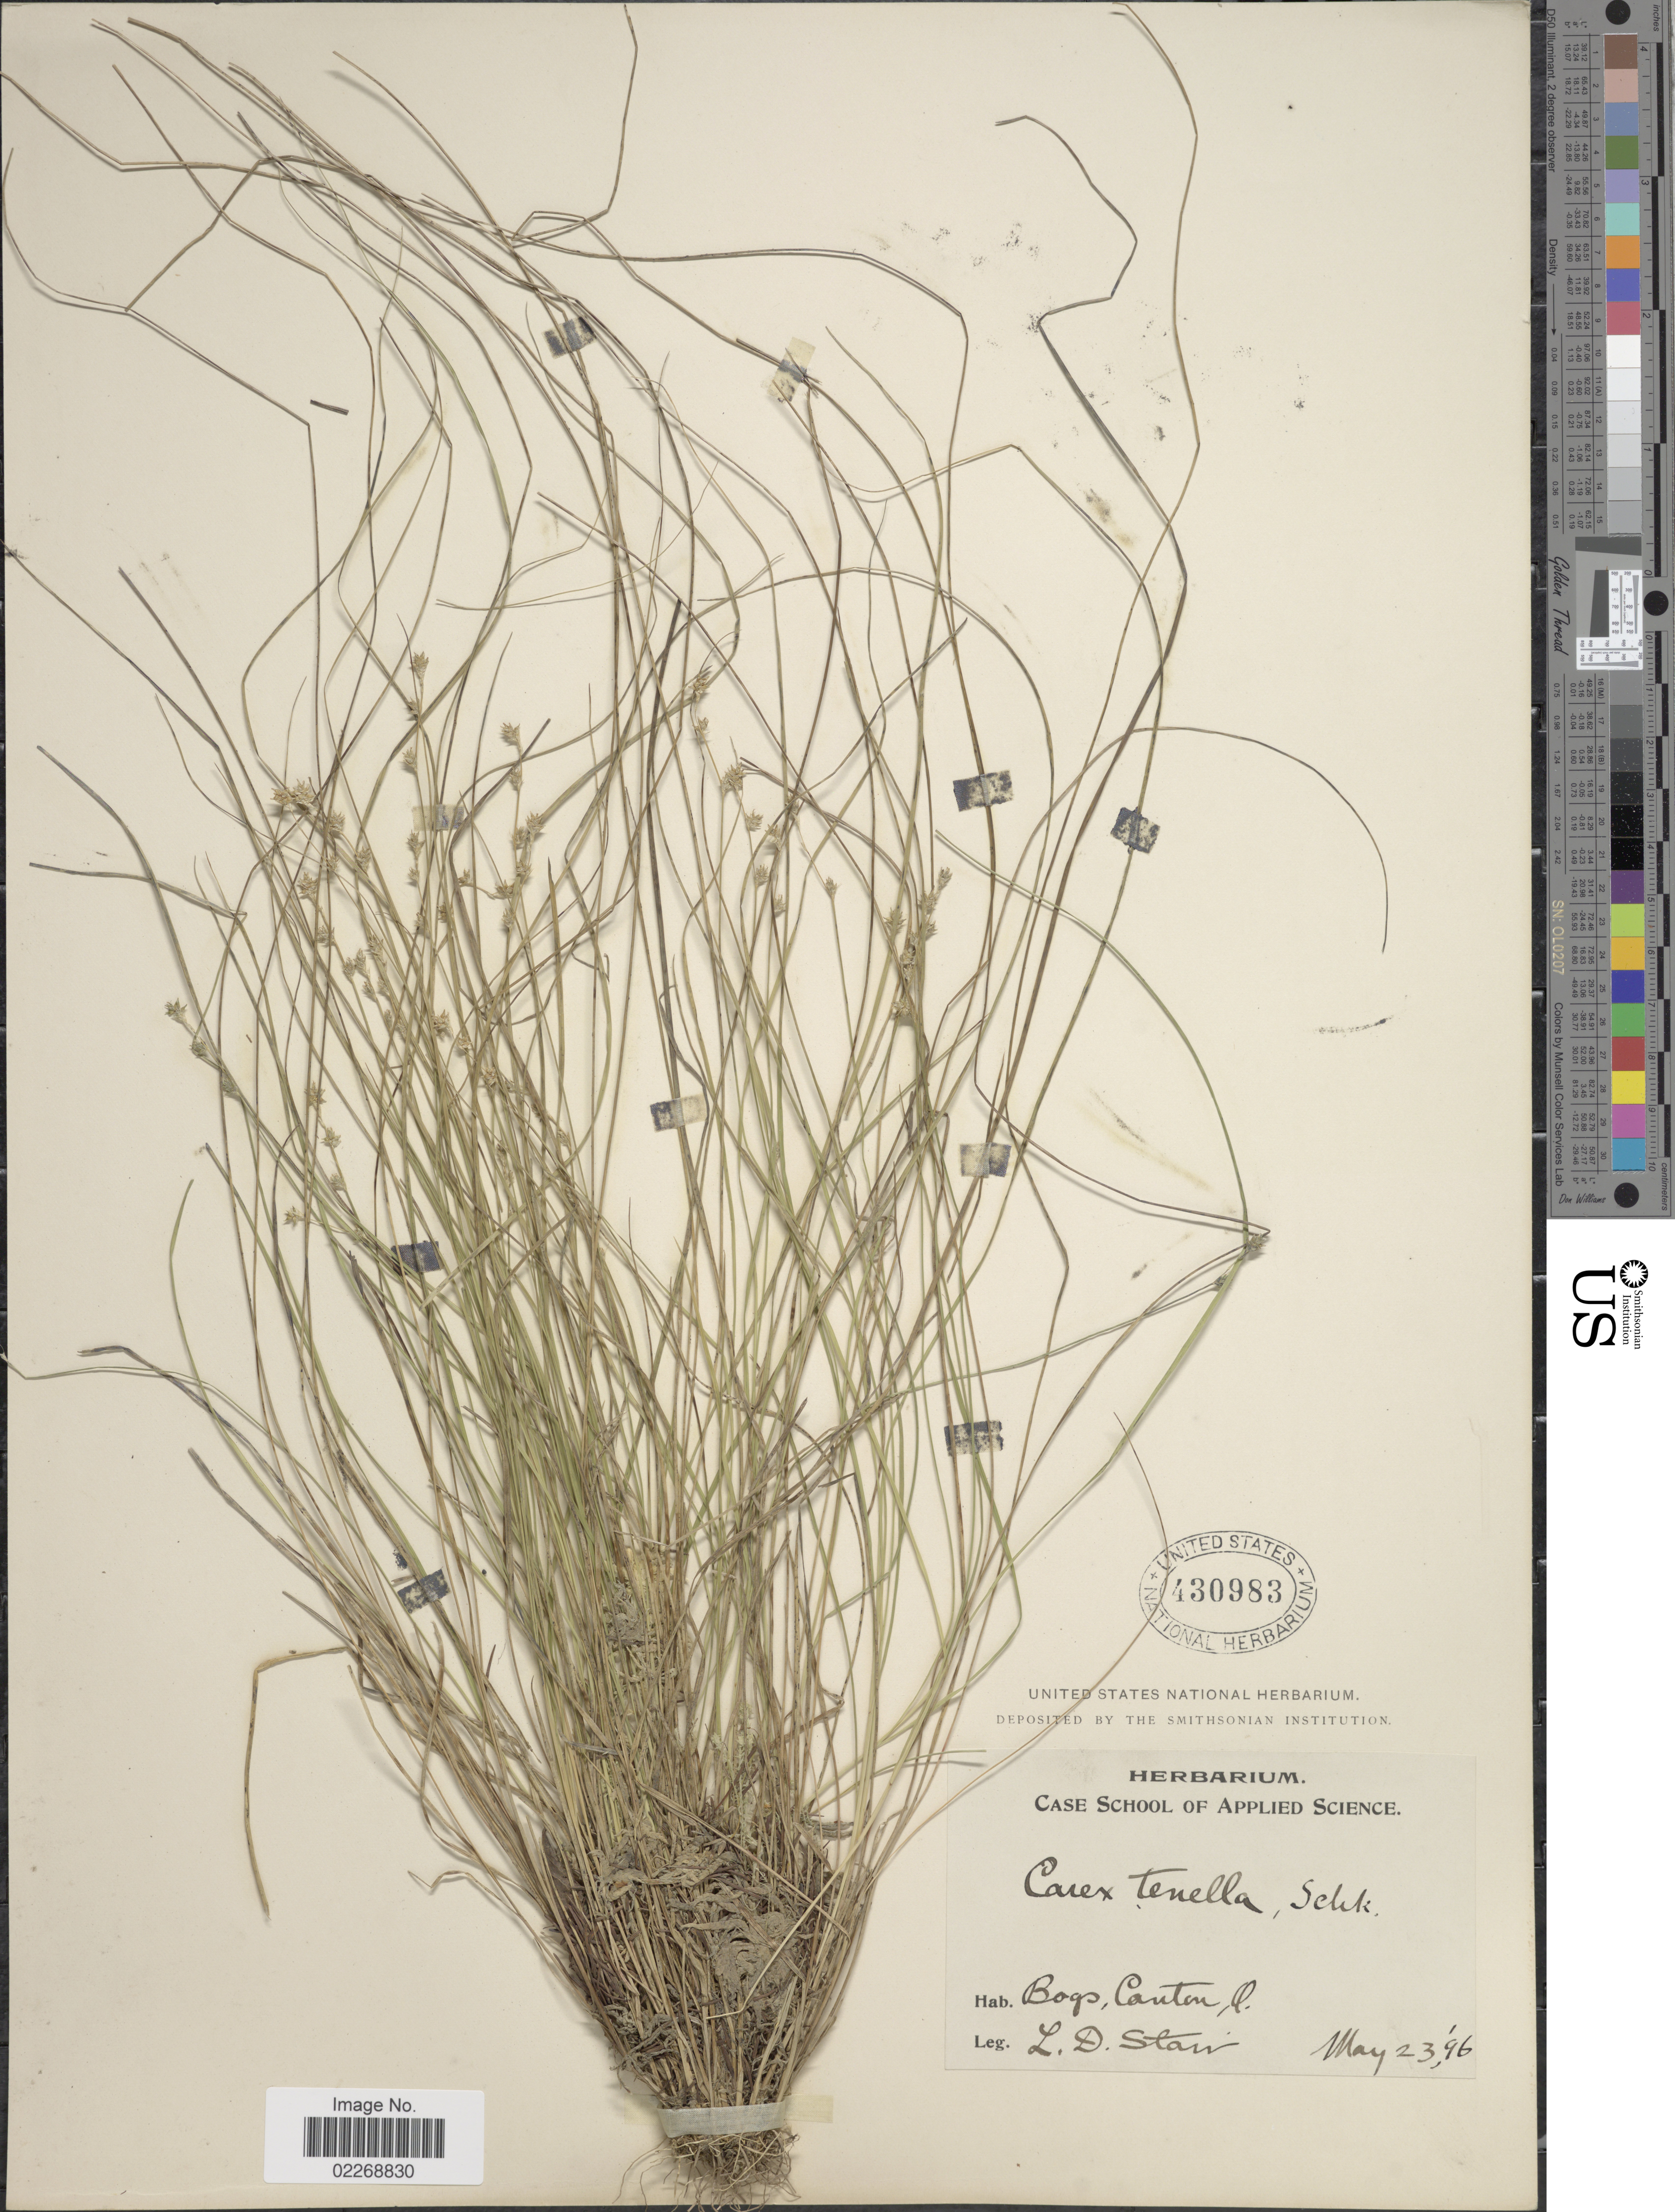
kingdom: Plantae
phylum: Tracheophyta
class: Liliopsida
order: Poales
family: Cyperaceae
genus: Carex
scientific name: Carex disperma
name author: Dewey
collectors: L. Starr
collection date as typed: Transcribed d/m/y: 23/5/96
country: United States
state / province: Ohio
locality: Bogs, Canton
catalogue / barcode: US 430983